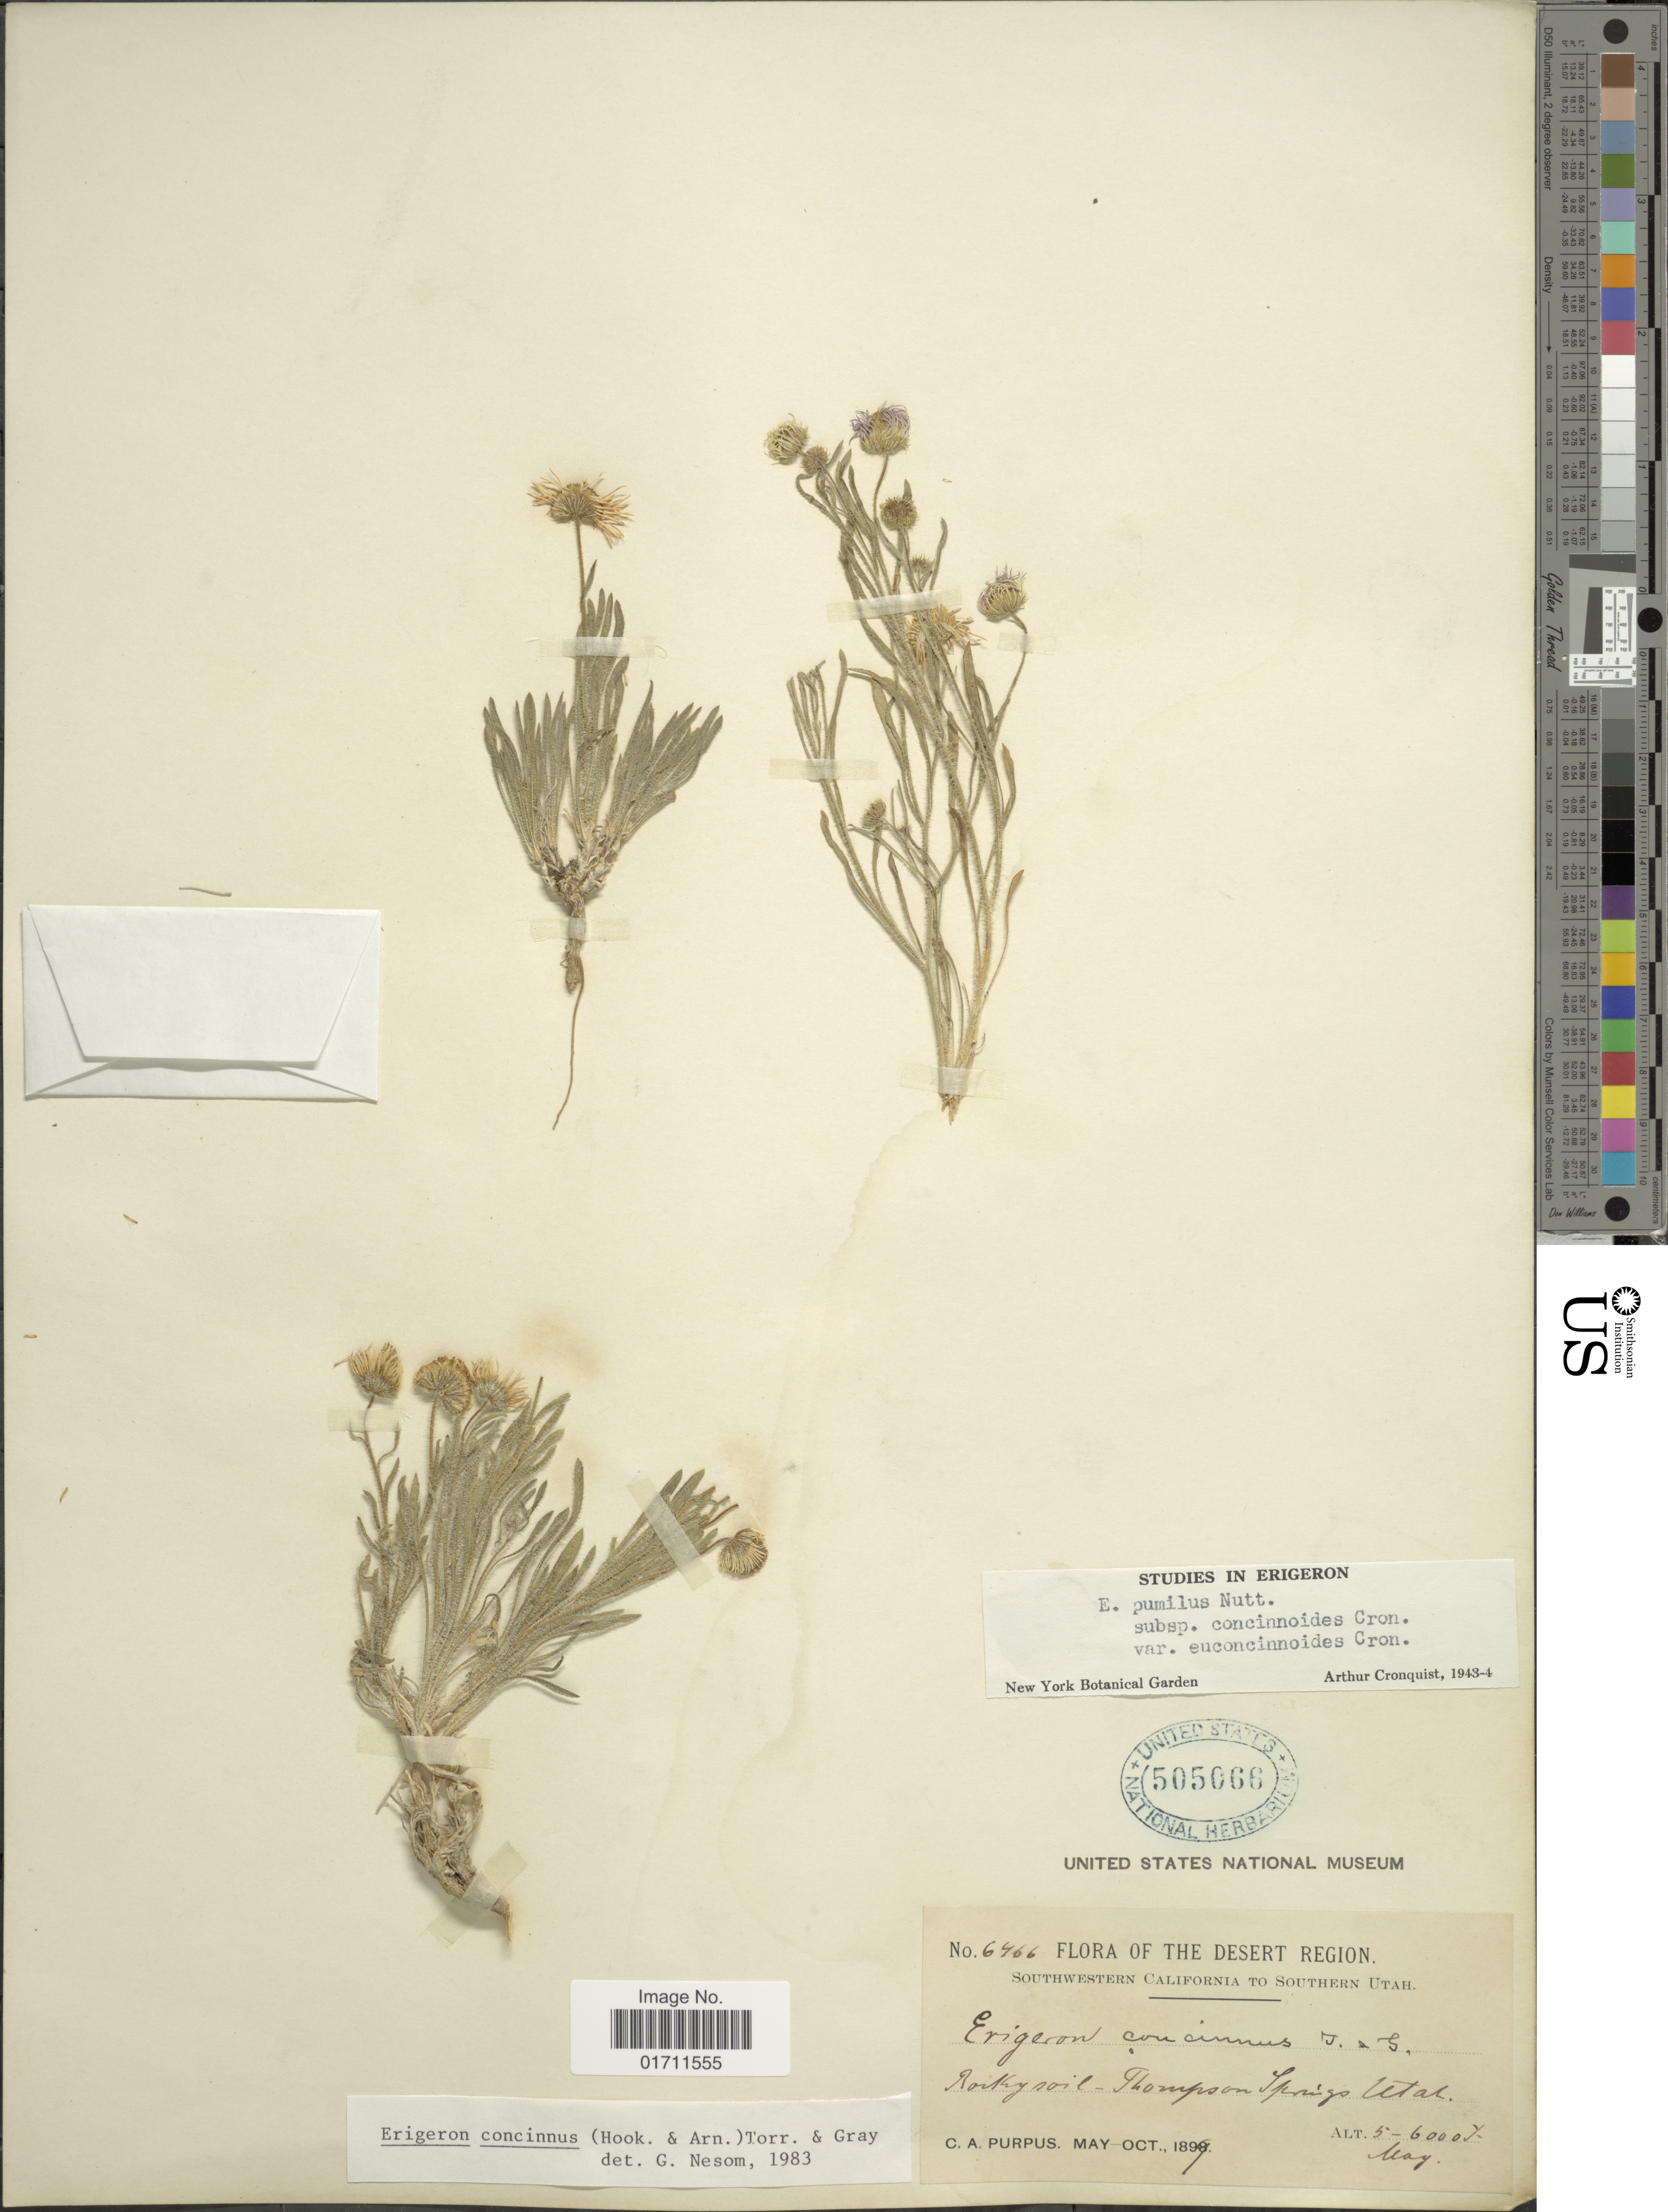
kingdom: Plantae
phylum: Tracheophyta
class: Magnoliopsida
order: Asterales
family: Asteraceae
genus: Erigeron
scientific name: Erigeron concinnus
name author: (Hook. & Arn.) Torr. & A. Gray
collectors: C. A. Purpus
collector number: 6466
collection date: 1899-05/1899-10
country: United States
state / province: Utah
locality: The Desert Region, Southwestern California to Southern Utah, Rocky soil-Thompson Springs Utah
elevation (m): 1524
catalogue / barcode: US 505066